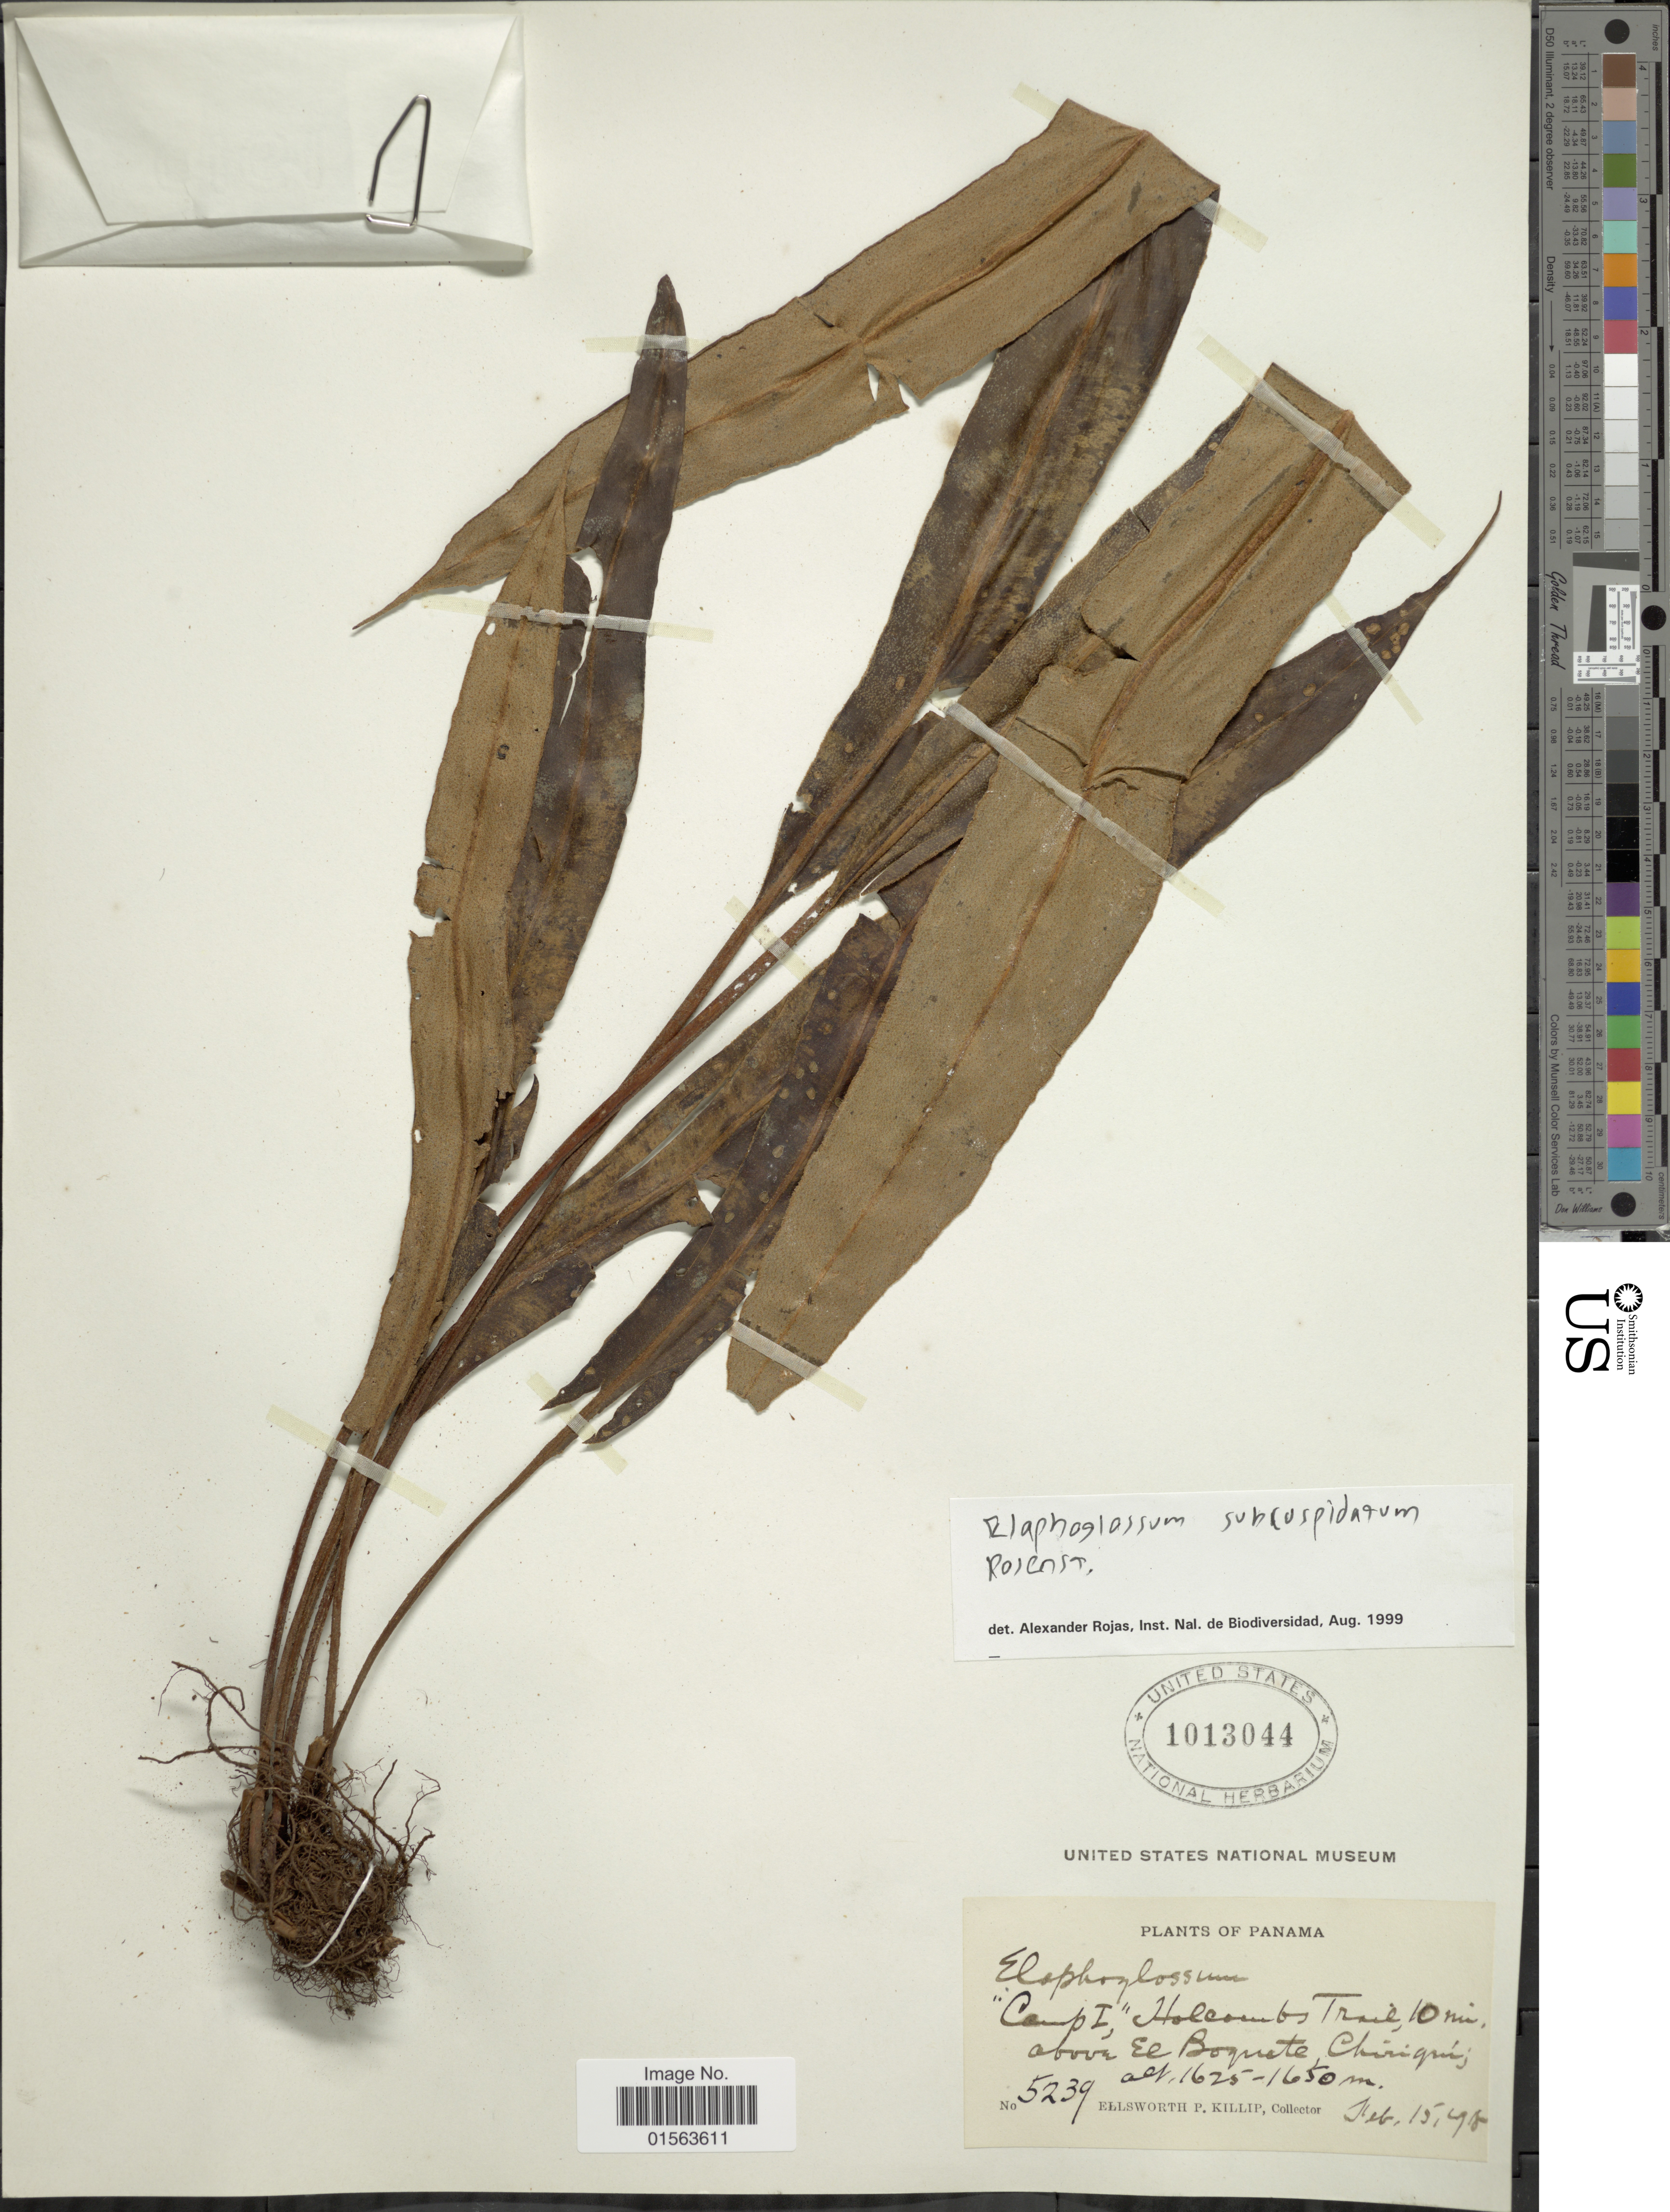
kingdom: Plantae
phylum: Tracheophyta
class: Polypodiopsida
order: Polypodiales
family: Dryopteridaceae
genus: Elaphoglossum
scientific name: Elaphoglossum subcuspidatum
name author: Rosenst.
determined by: Matos, F. B.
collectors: E. P. Killip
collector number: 5239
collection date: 1918-02-15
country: Panama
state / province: Chiriqui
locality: Camp 1, Holcombs Trail, 10 mi. above El Boquete, Chiriqui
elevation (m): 1625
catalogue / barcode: US 1013044